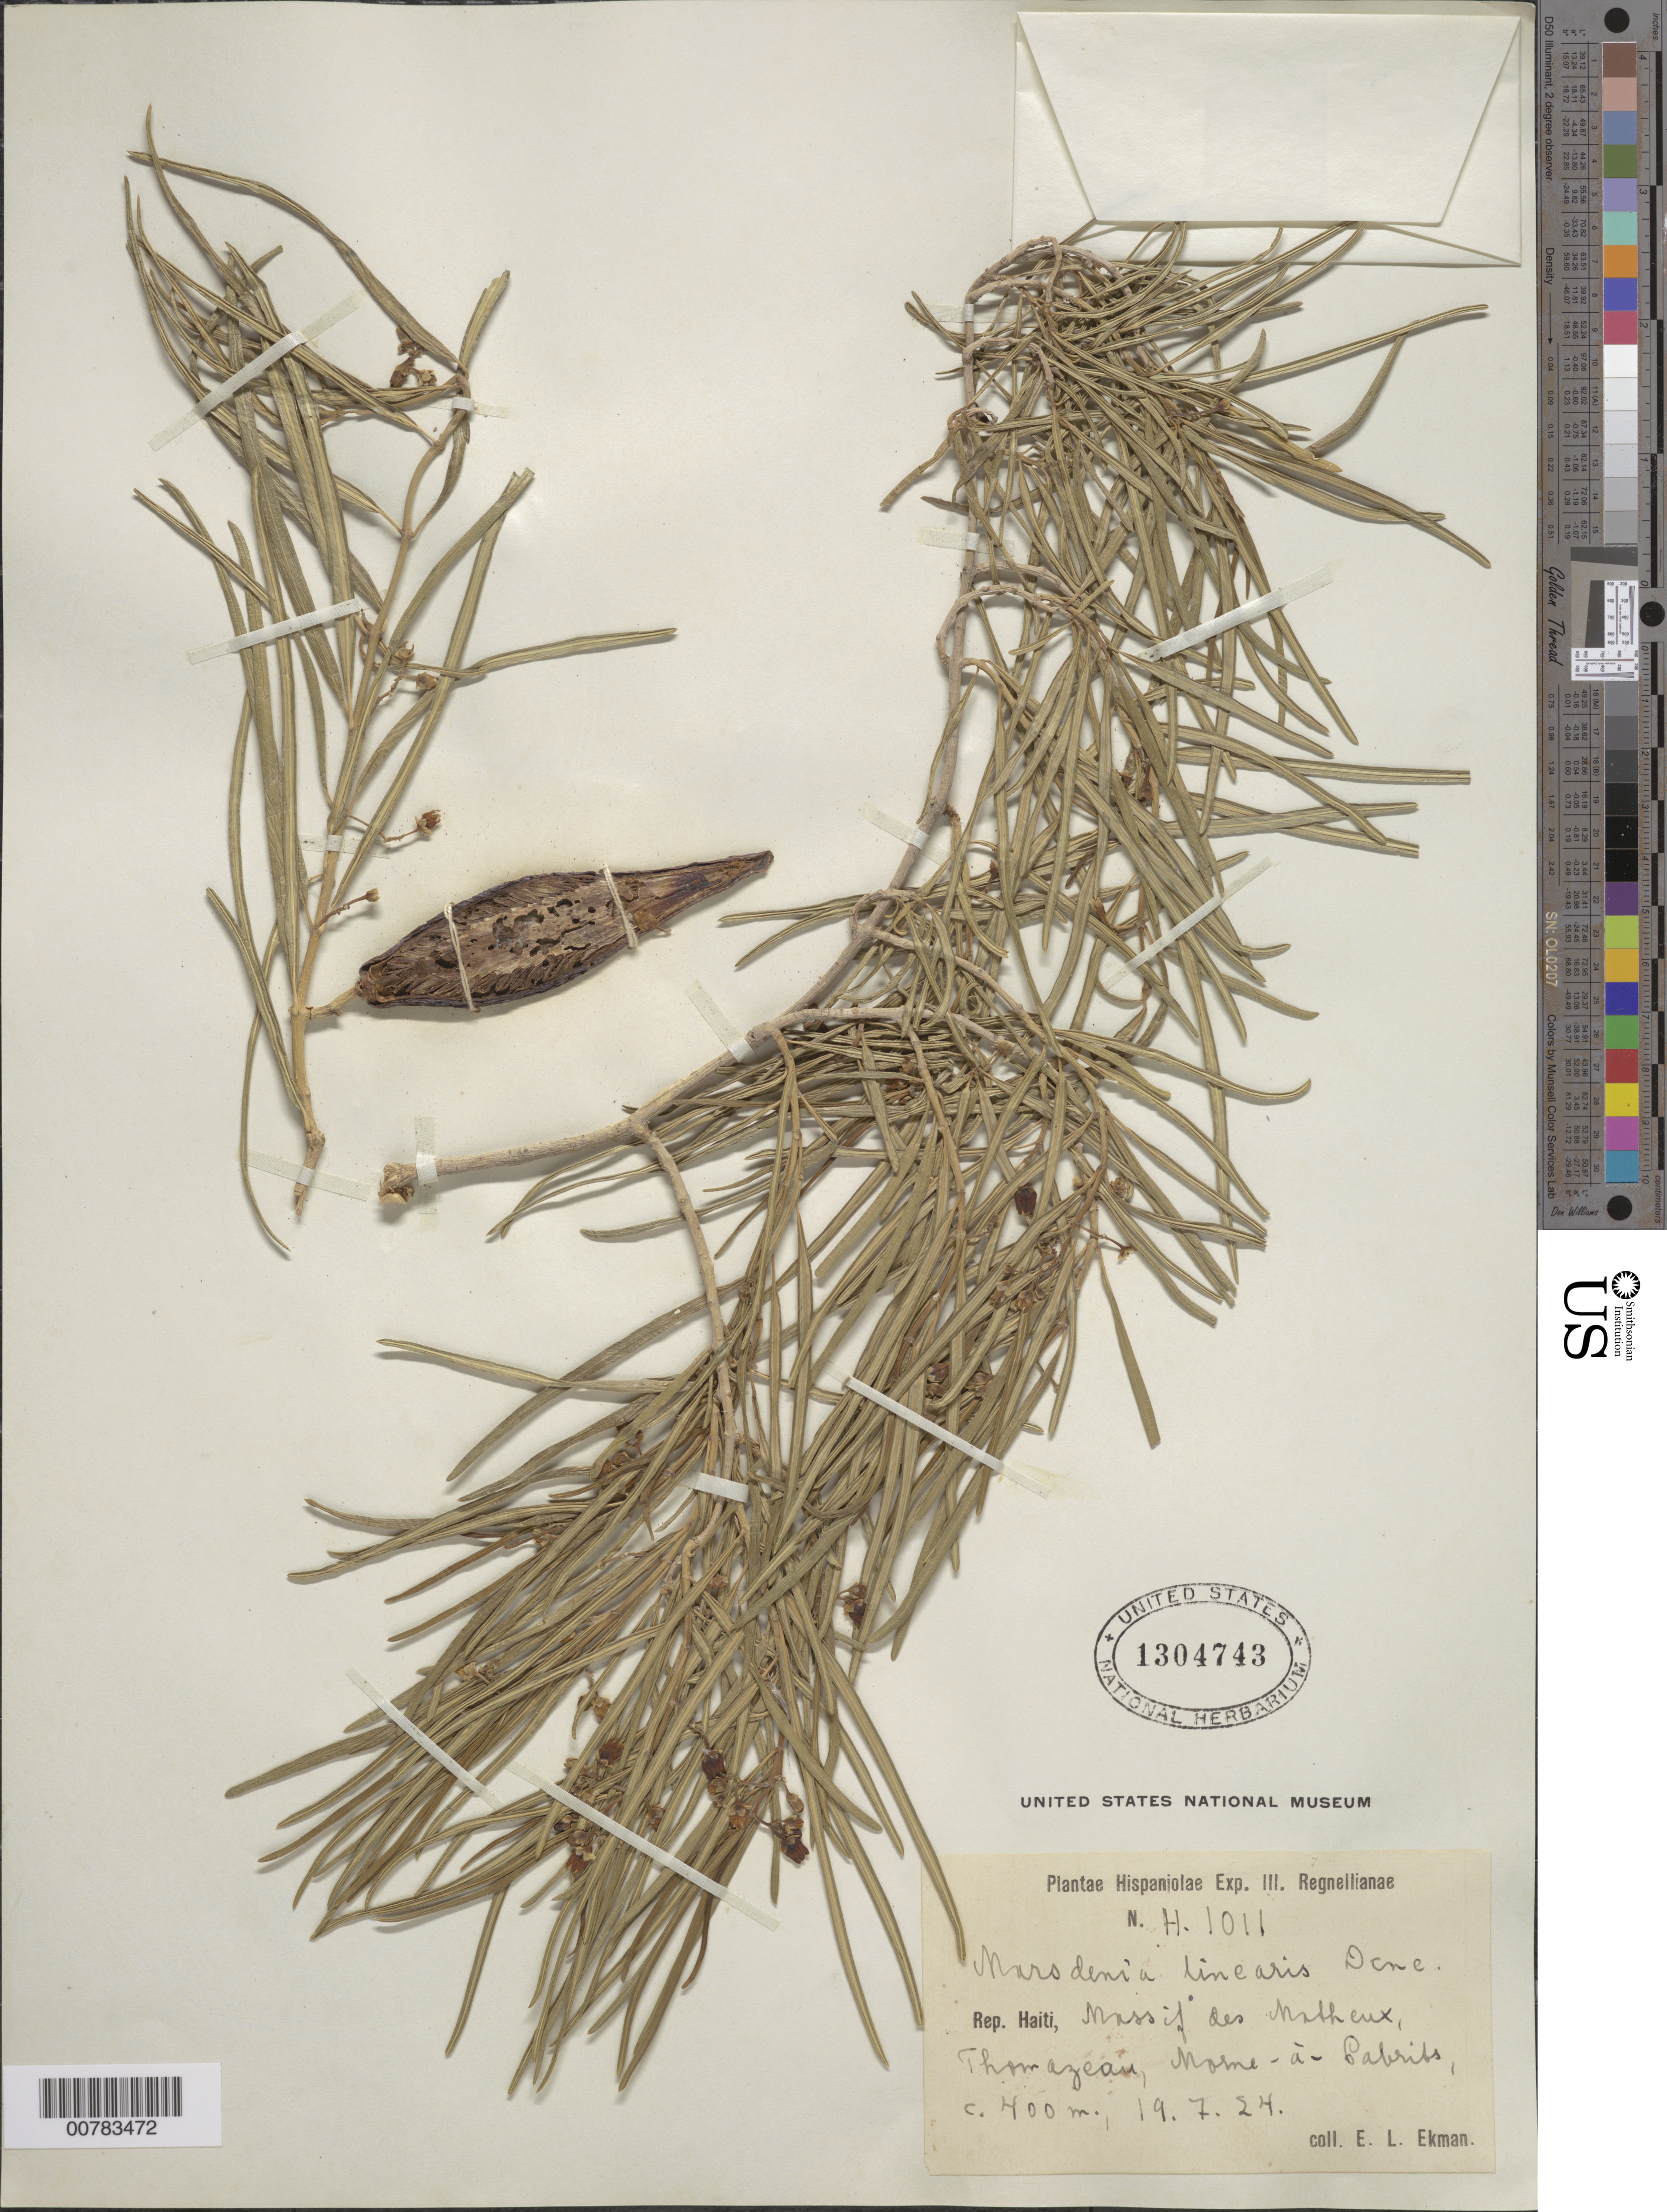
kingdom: Plantae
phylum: Tracheophyta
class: Magnoliopsida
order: Gentianales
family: Apocynaceae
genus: Marsdenia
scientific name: Marsdenia linearis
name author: Decne.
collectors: E. L. Ekman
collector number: H 1011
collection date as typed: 19 Jul 1924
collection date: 1924-07-19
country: Haiti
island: Hispaniola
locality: Massif des Matheux, Thomazeau, Morne-à-Cabrits.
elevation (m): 400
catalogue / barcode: US 1304743